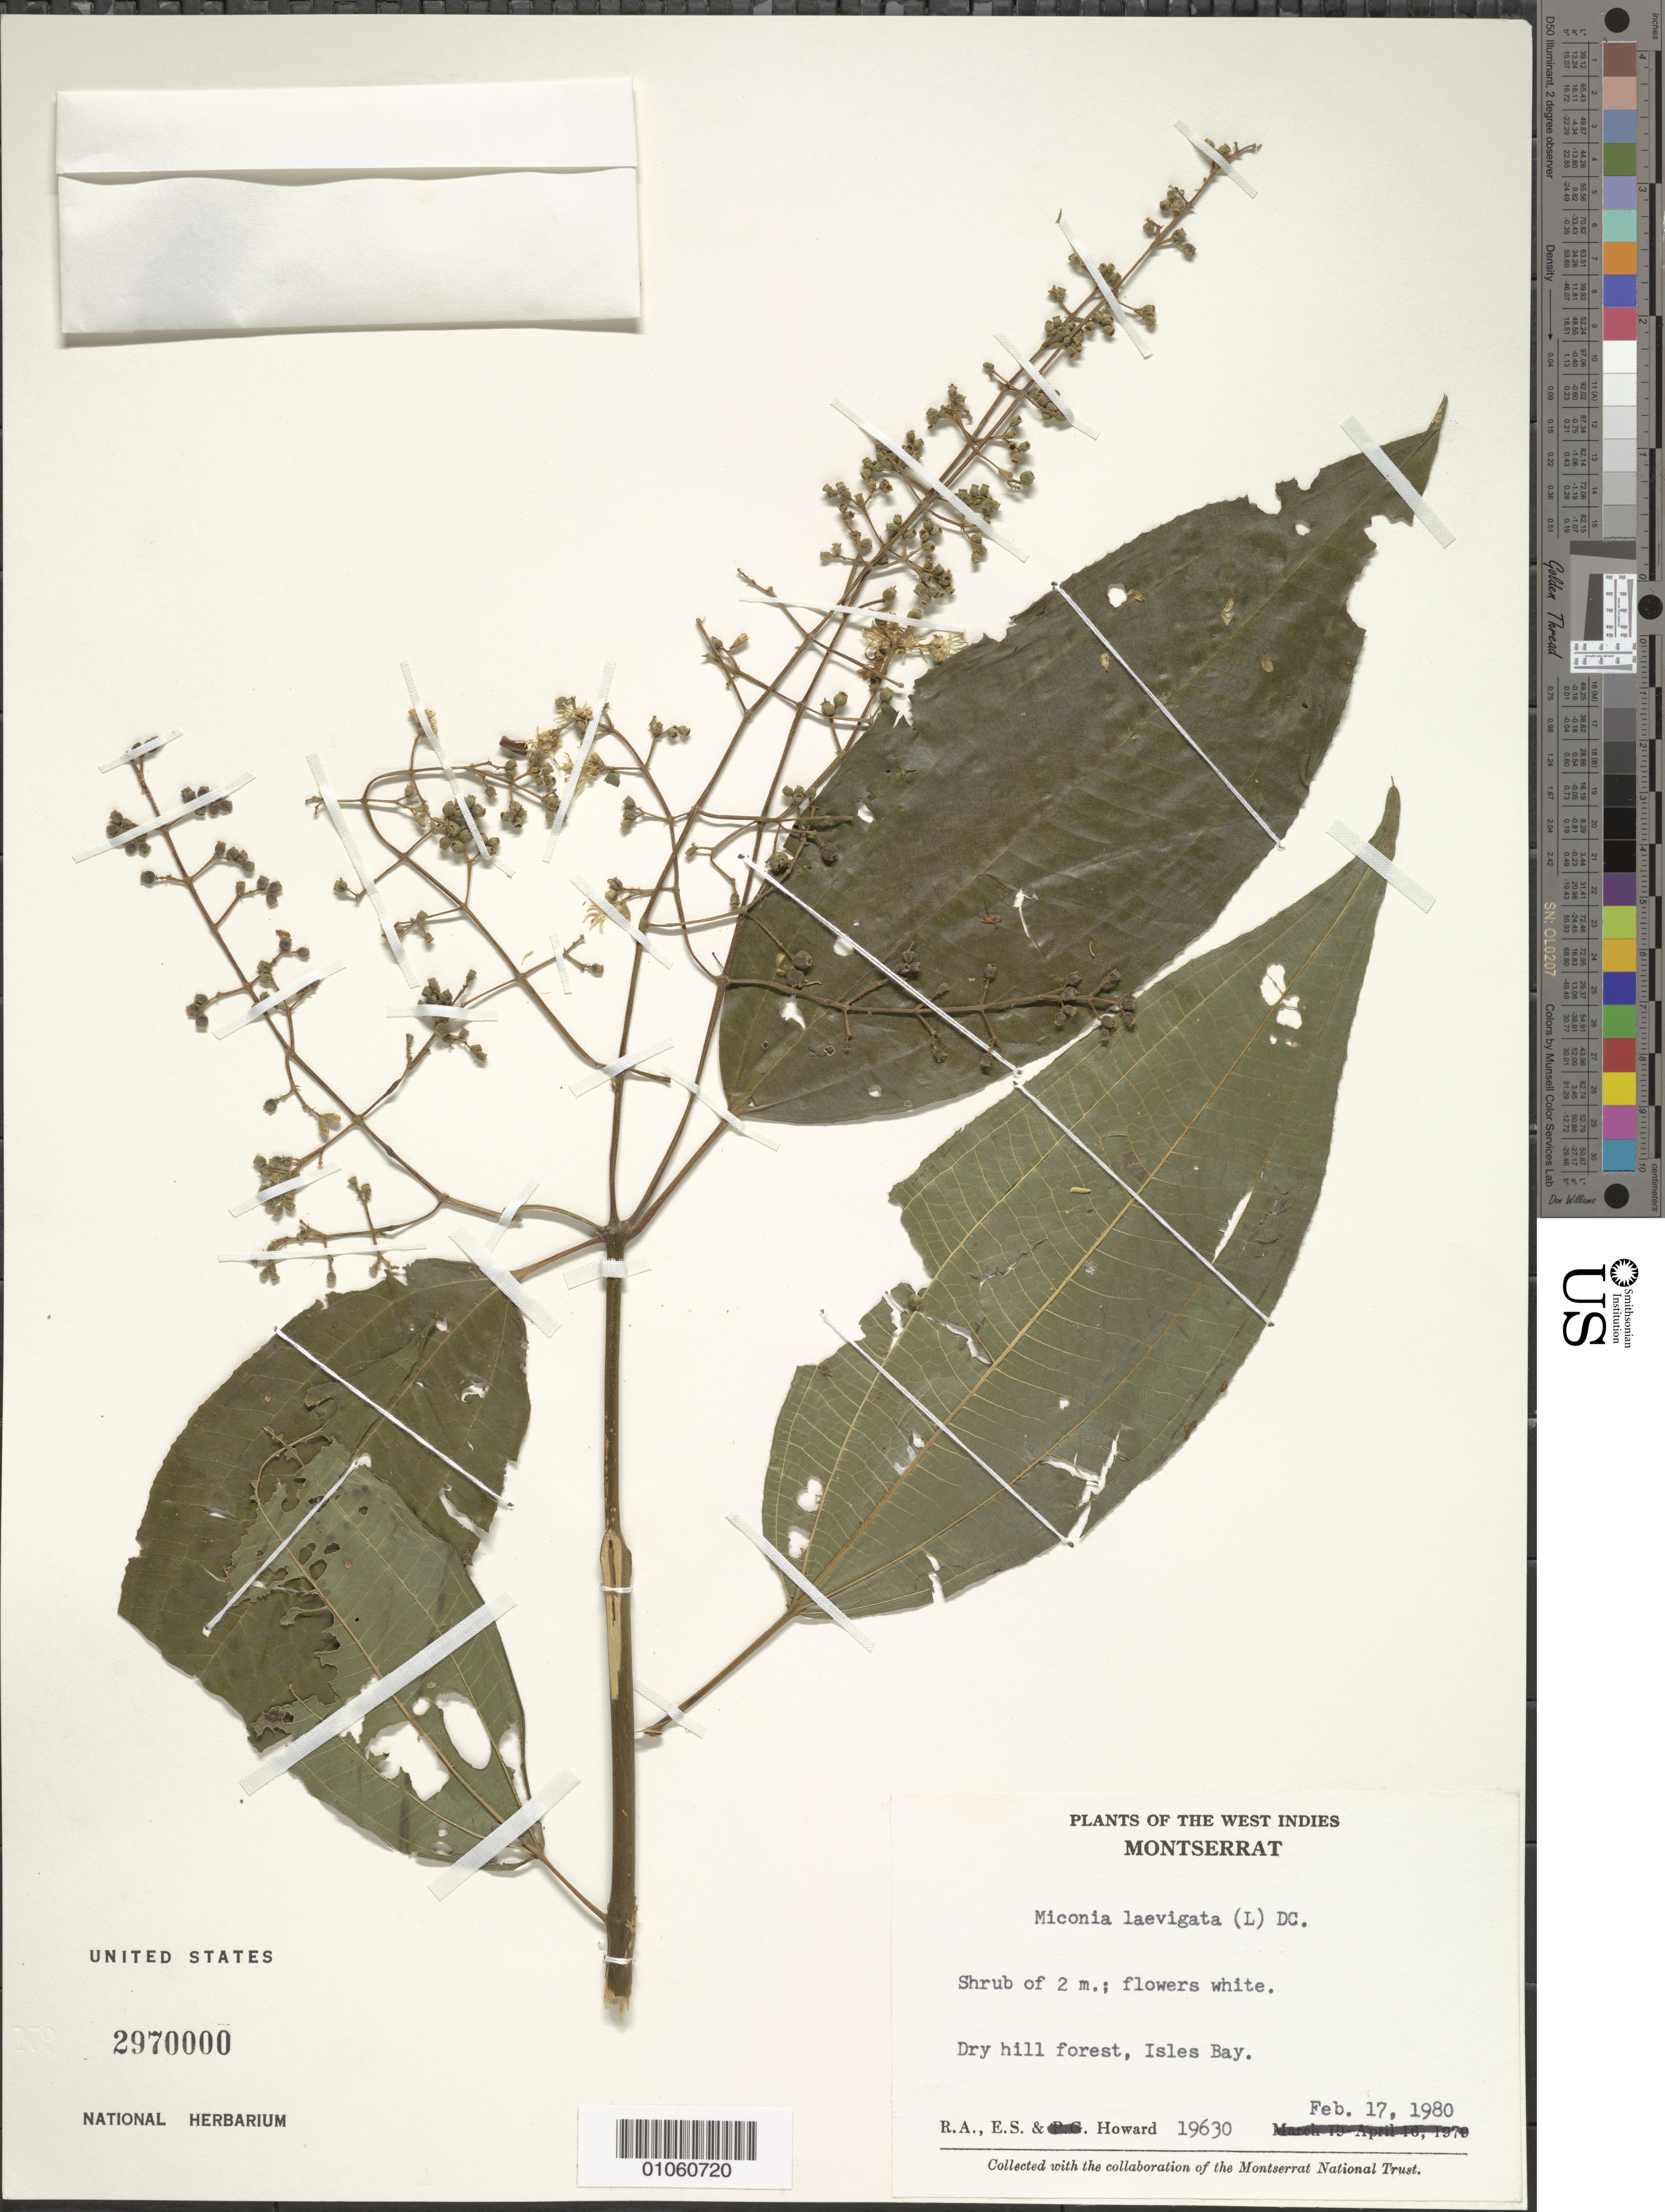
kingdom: Plantae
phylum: Tracheophyta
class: Magnoliopsida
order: Myrtales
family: Melastomataceae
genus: Miconia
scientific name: Miconia laevigata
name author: (L.) D. Don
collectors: R. A. Howard & E. S. Howard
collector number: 19630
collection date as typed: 17 Feb 1980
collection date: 1980-02-17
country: Montserrat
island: Montserrat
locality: Isles Bay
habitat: Dry hill forest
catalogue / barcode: US 2970000